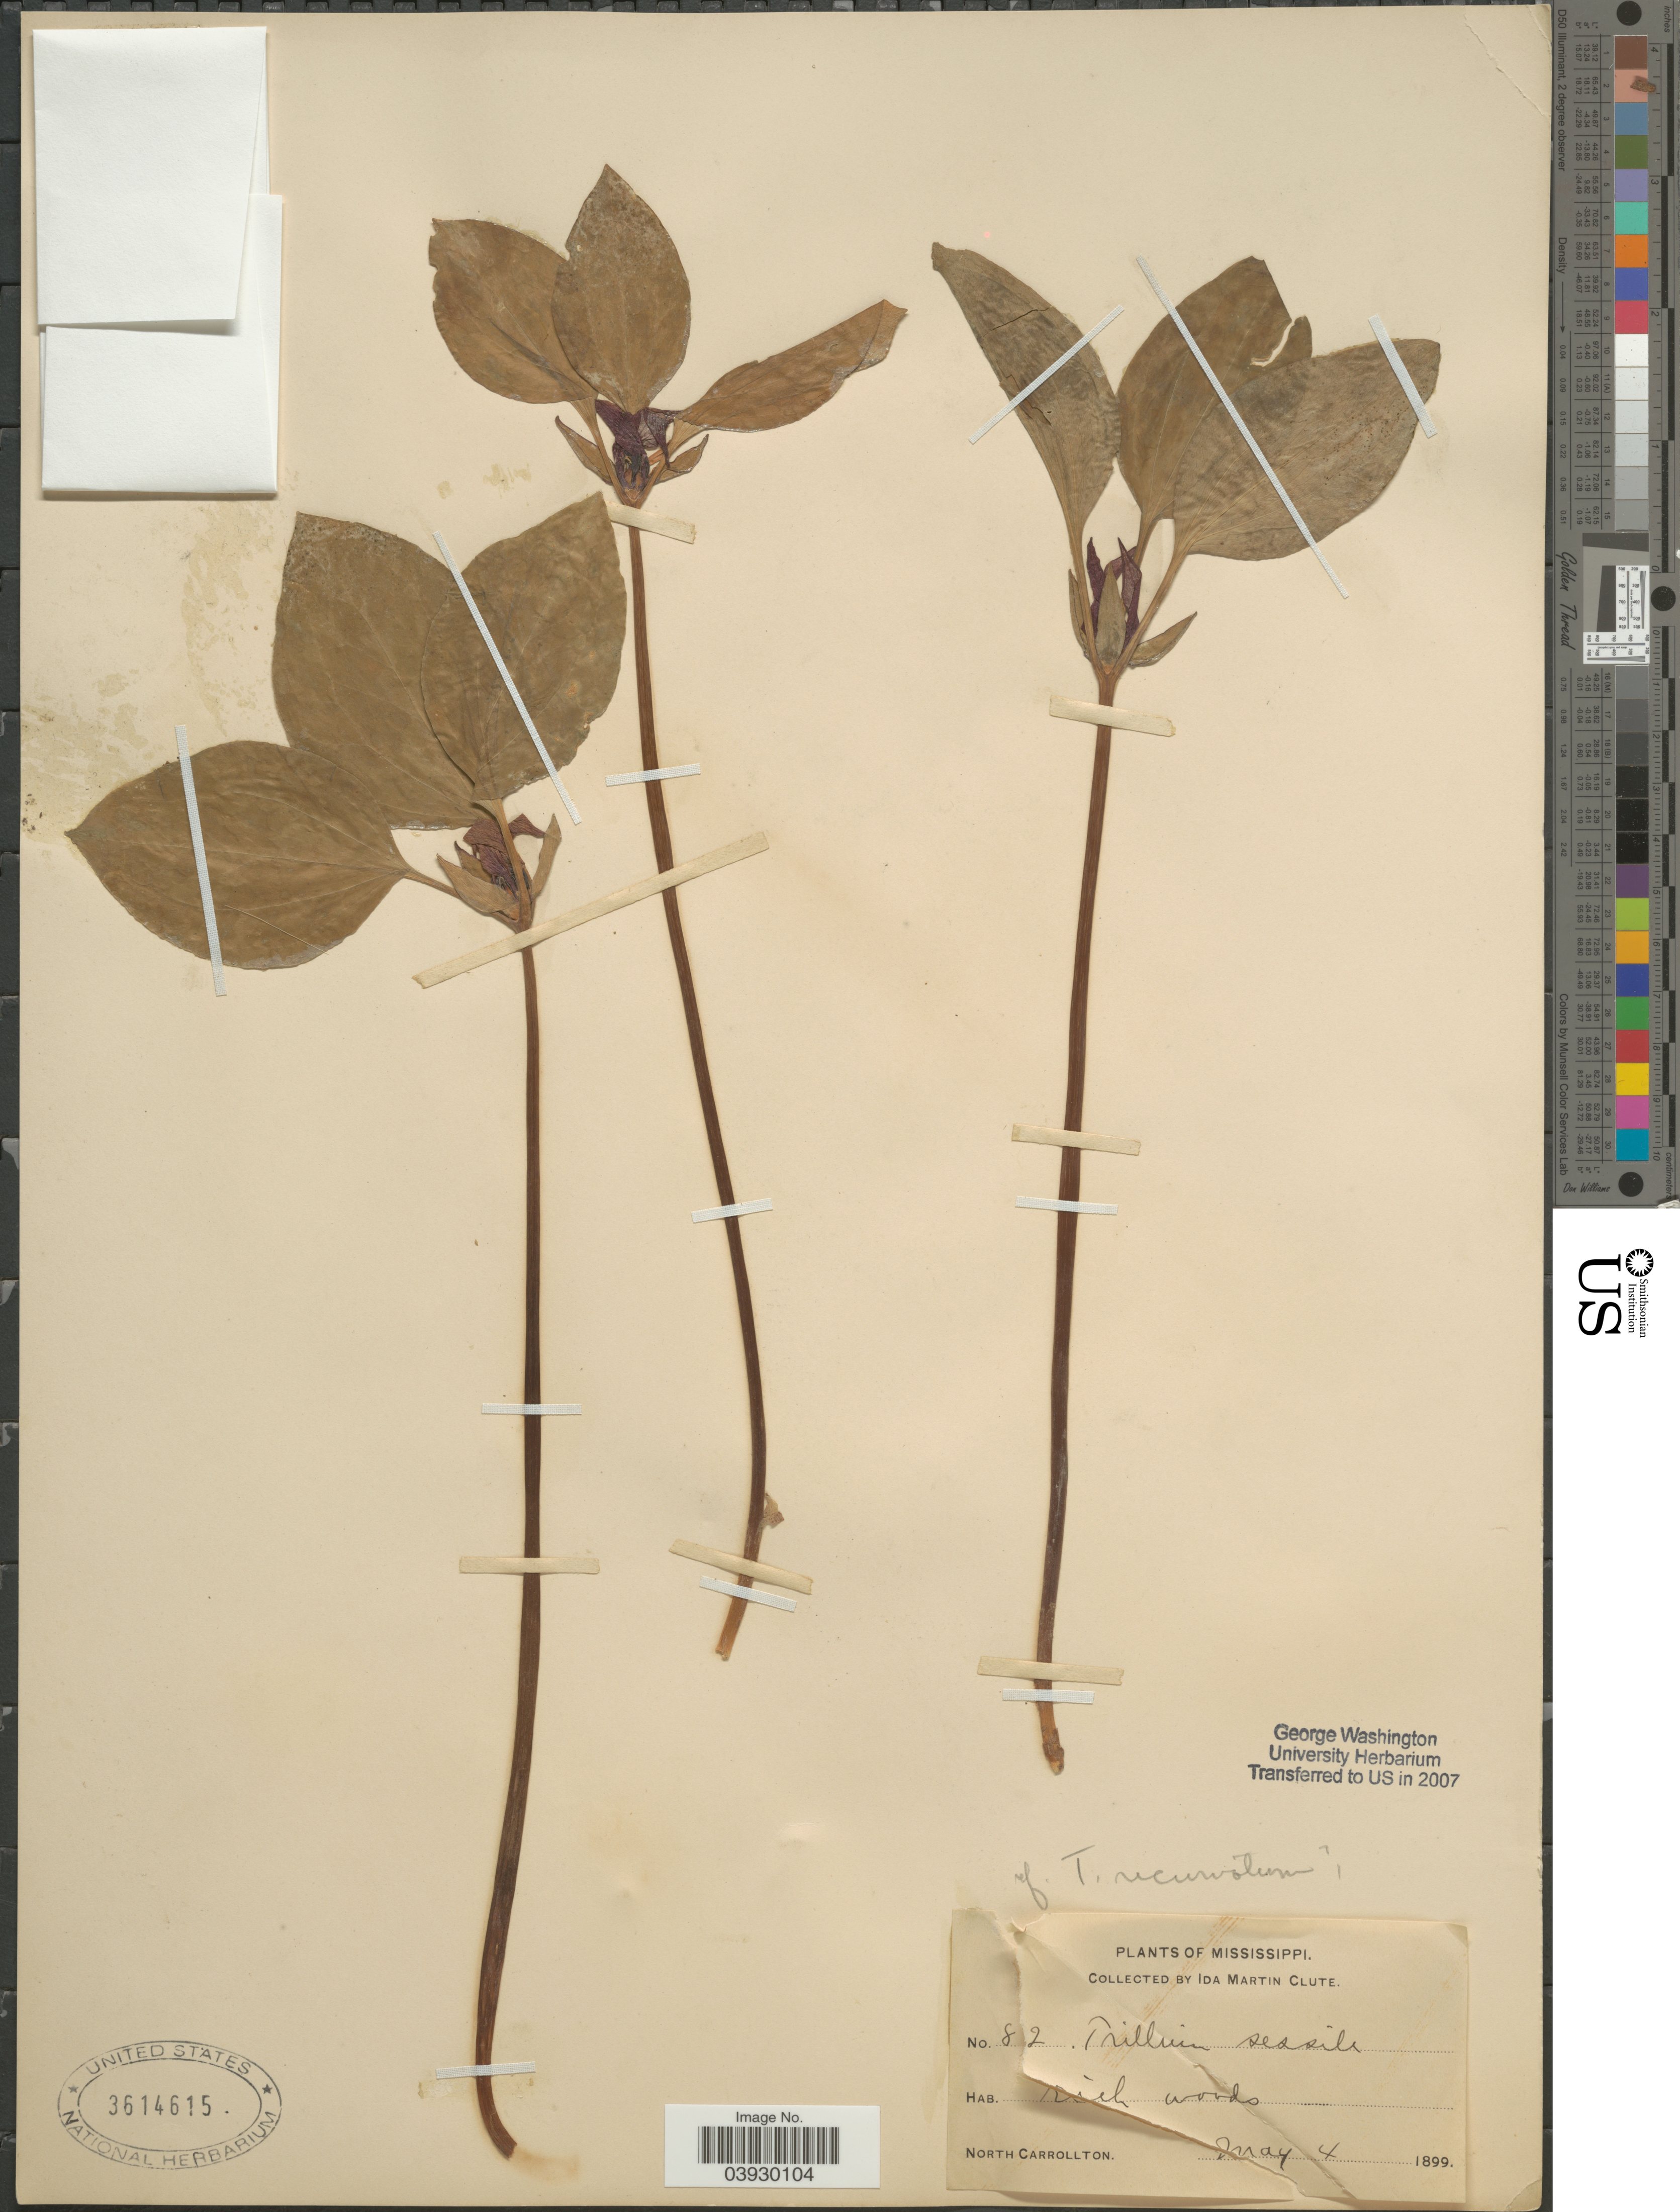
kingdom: Plantae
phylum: Tracheophyta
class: Liliopsida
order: Liliales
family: Melanthiaceae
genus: Trillium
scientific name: Trillium sessile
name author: L.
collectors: I. Clute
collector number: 82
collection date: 1899-05-04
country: United States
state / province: Mississippi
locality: North Carrollton.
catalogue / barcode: US 3614615